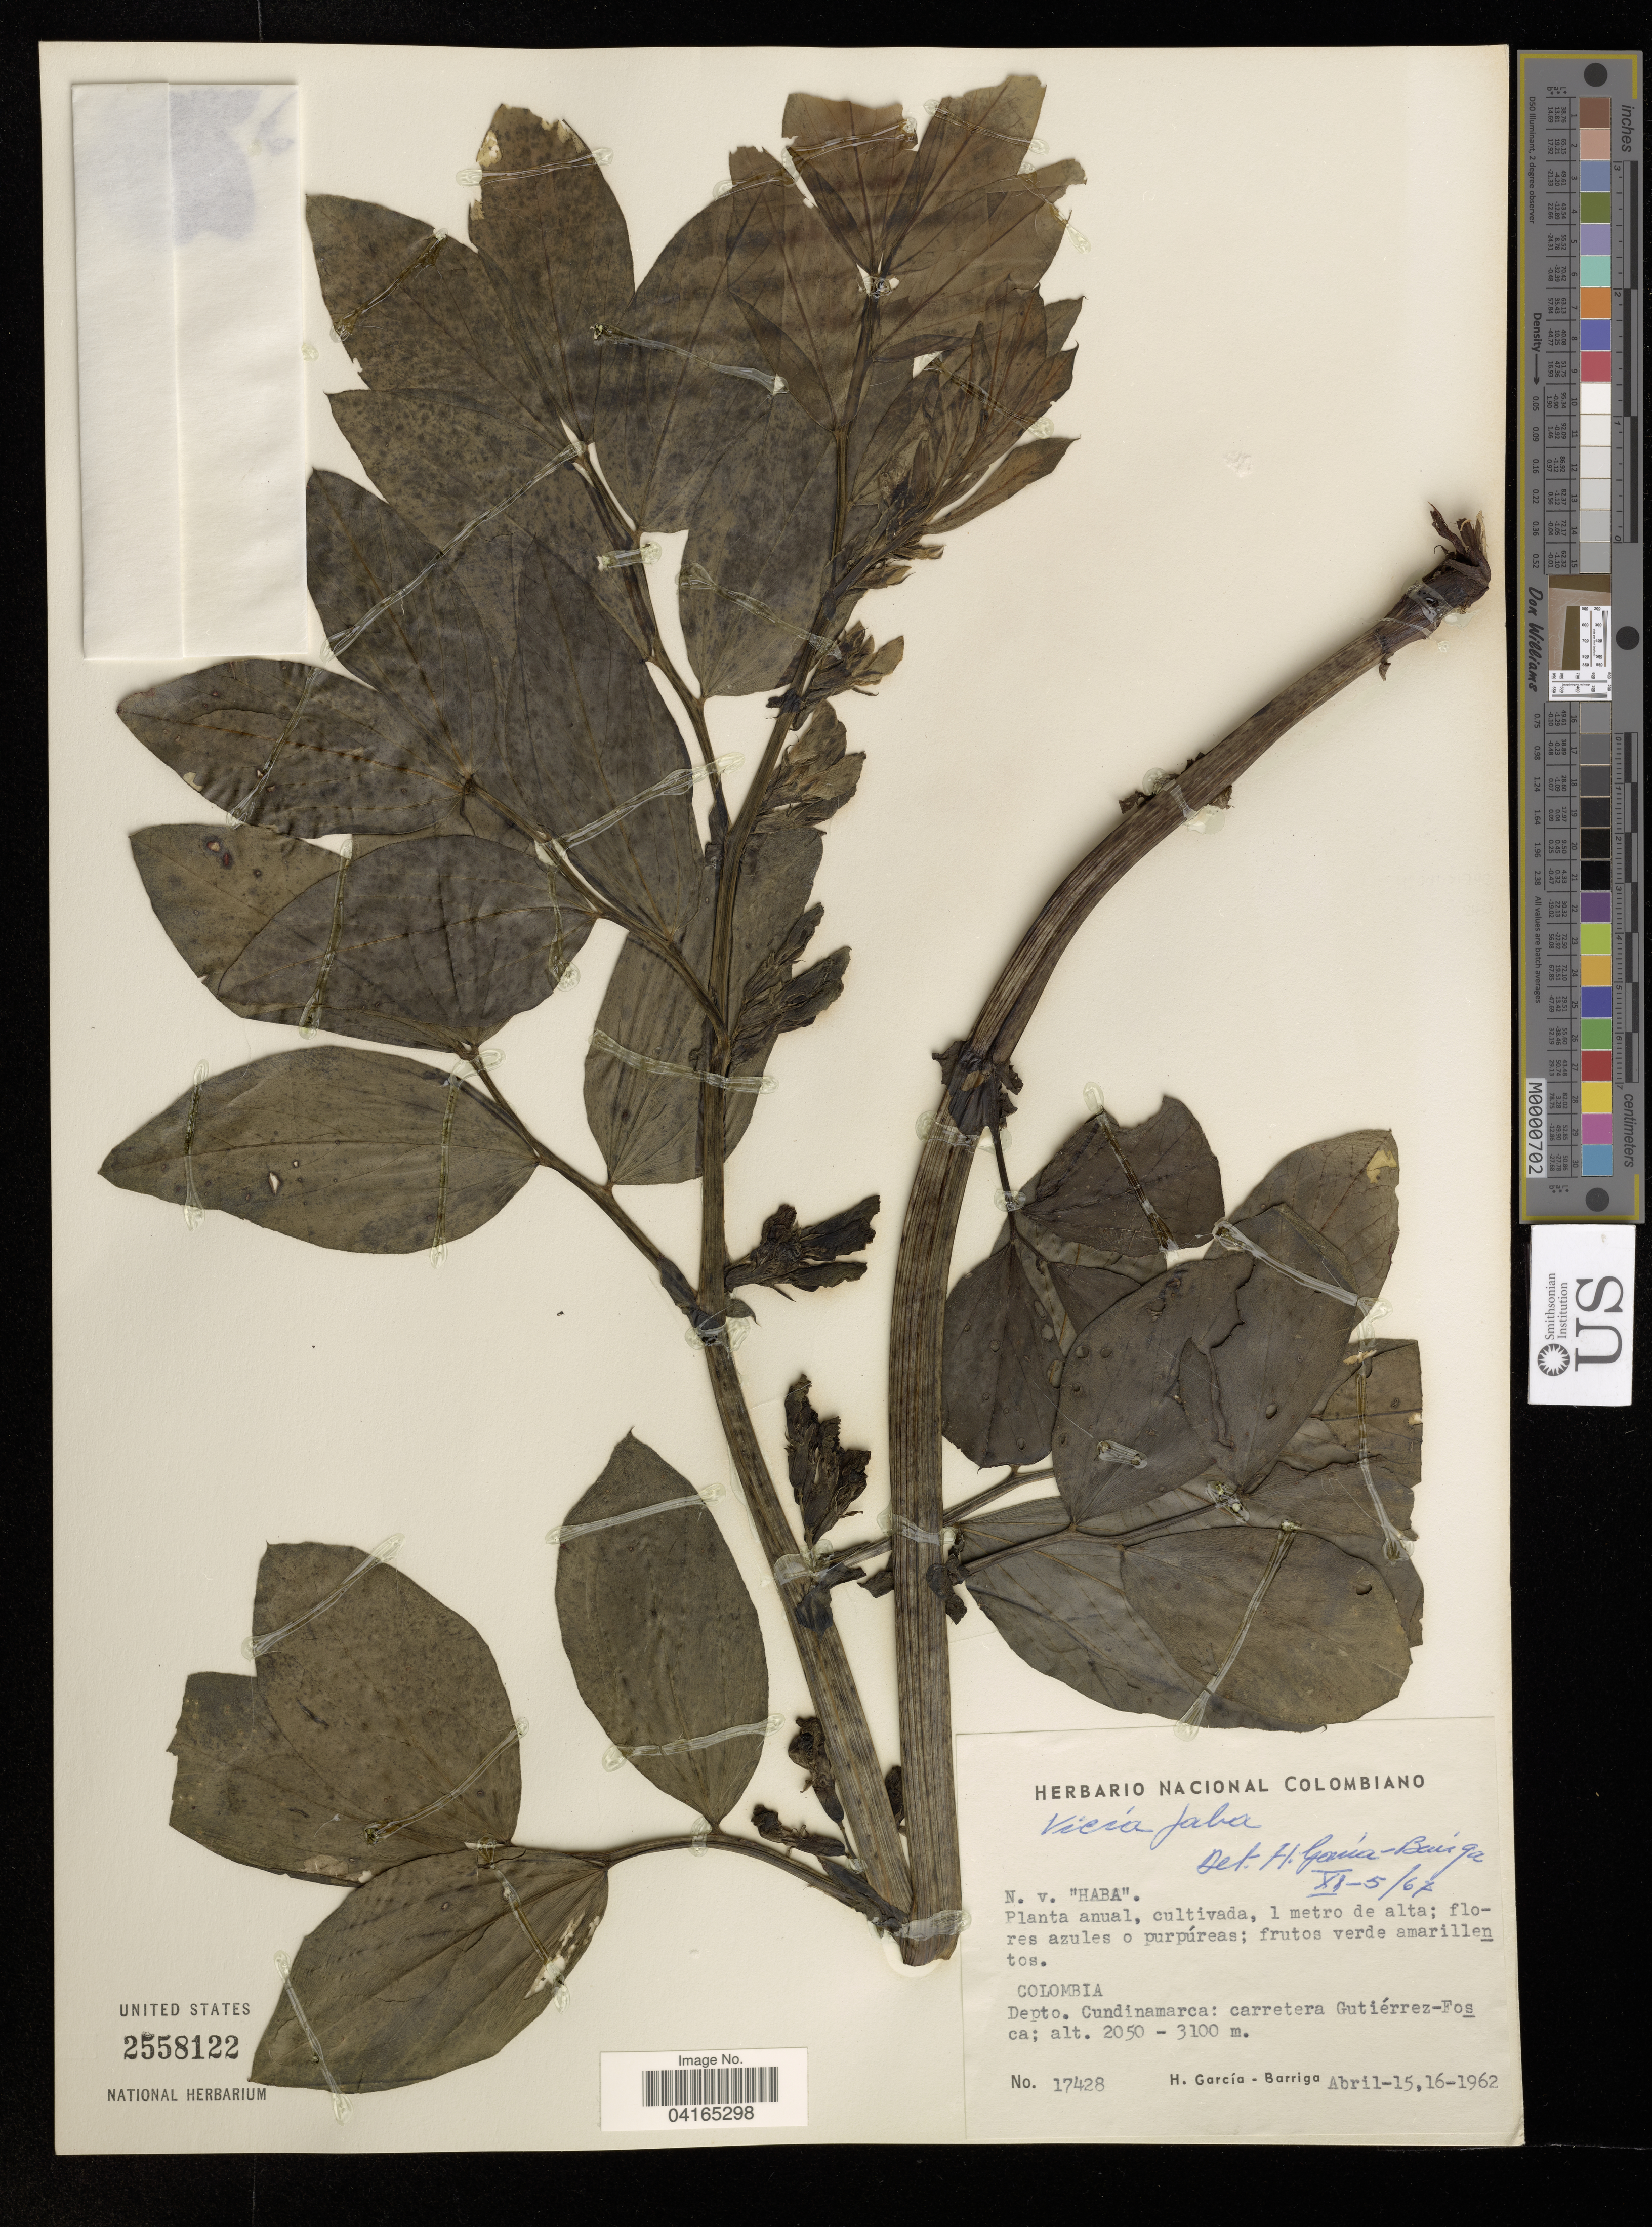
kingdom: Plantae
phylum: Tracheophyta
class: Magnoliopsida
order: Fabales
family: Fabaceae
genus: Vicia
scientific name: Vicia faba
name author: L.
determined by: Hechenleitner, Paulina, RBG Edinburgh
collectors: H. García Barriga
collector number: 17428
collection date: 1962-04-15/1962-04-16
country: Colombia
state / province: Cundinamarca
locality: Depto. Cundinamarca: carretera Gutiérrez-Fos ca.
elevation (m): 2050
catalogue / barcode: US 2558122